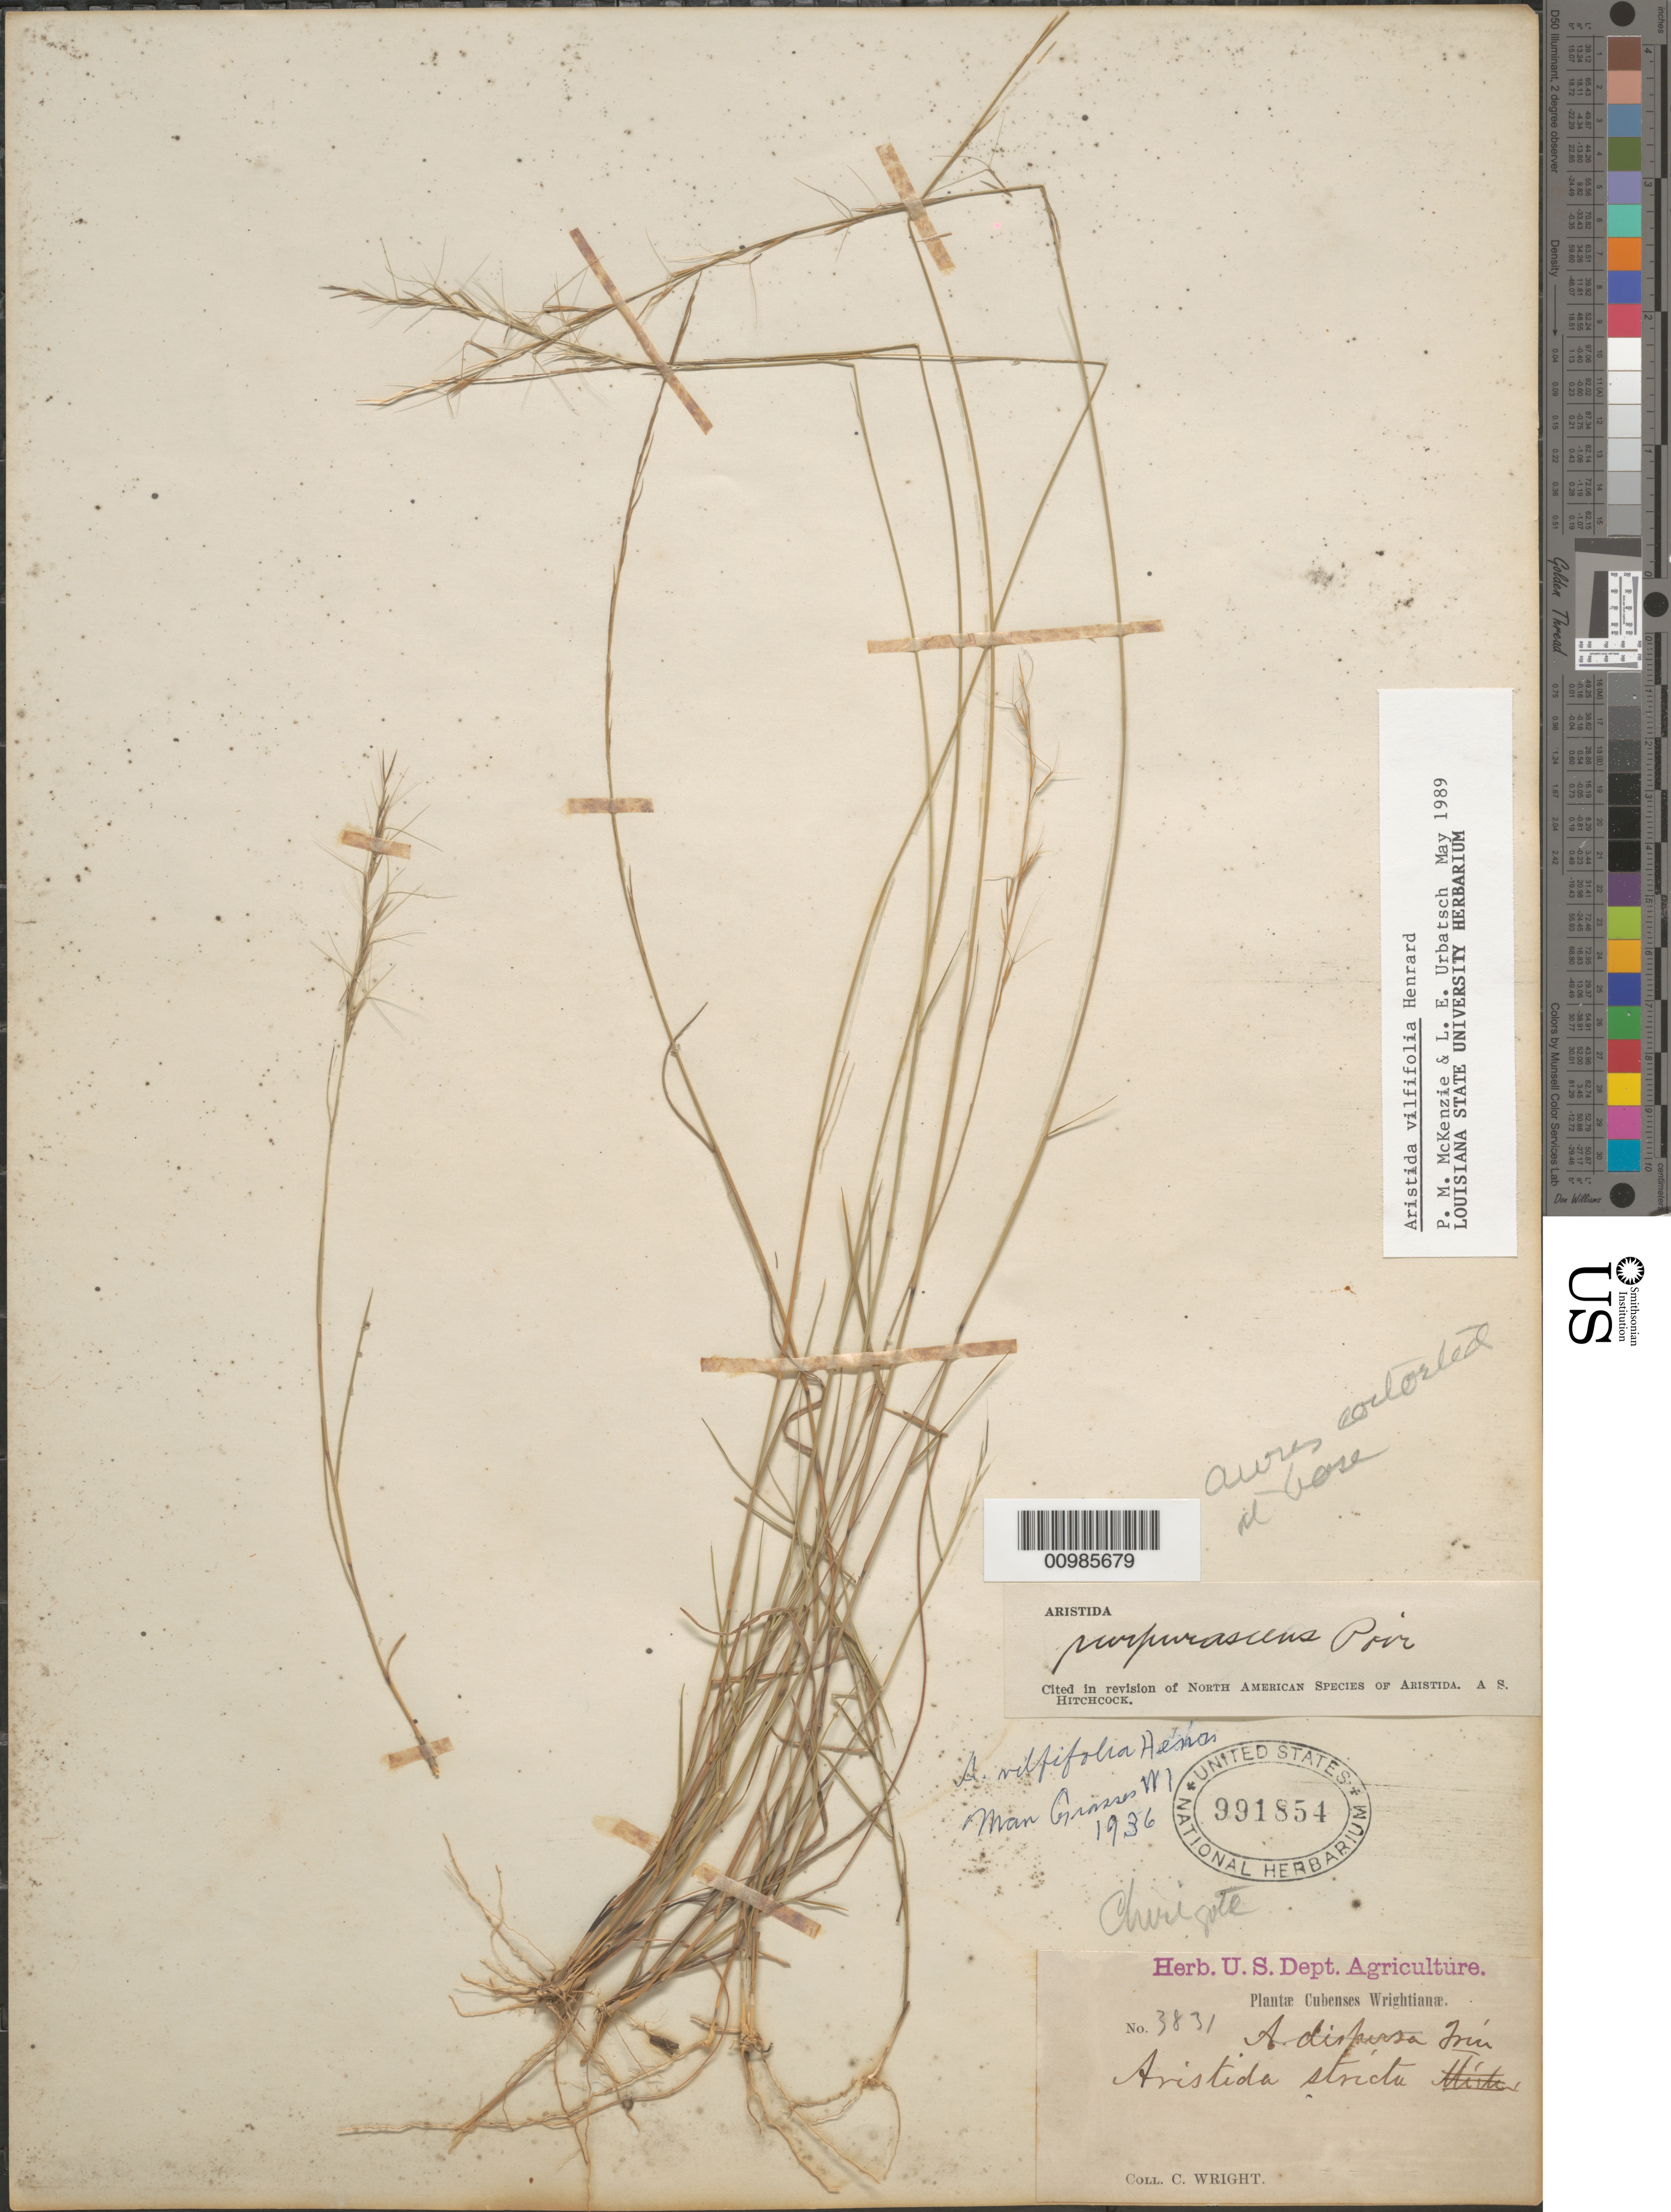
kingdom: Plantae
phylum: Tracheophyta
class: Liliopsida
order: Poales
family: Poaceae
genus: Aristida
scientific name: Aristida vilfifolia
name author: Henr.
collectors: C. Wright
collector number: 3831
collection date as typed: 1800 to 1899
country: Cuba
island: Cuba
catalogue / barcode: US 991854